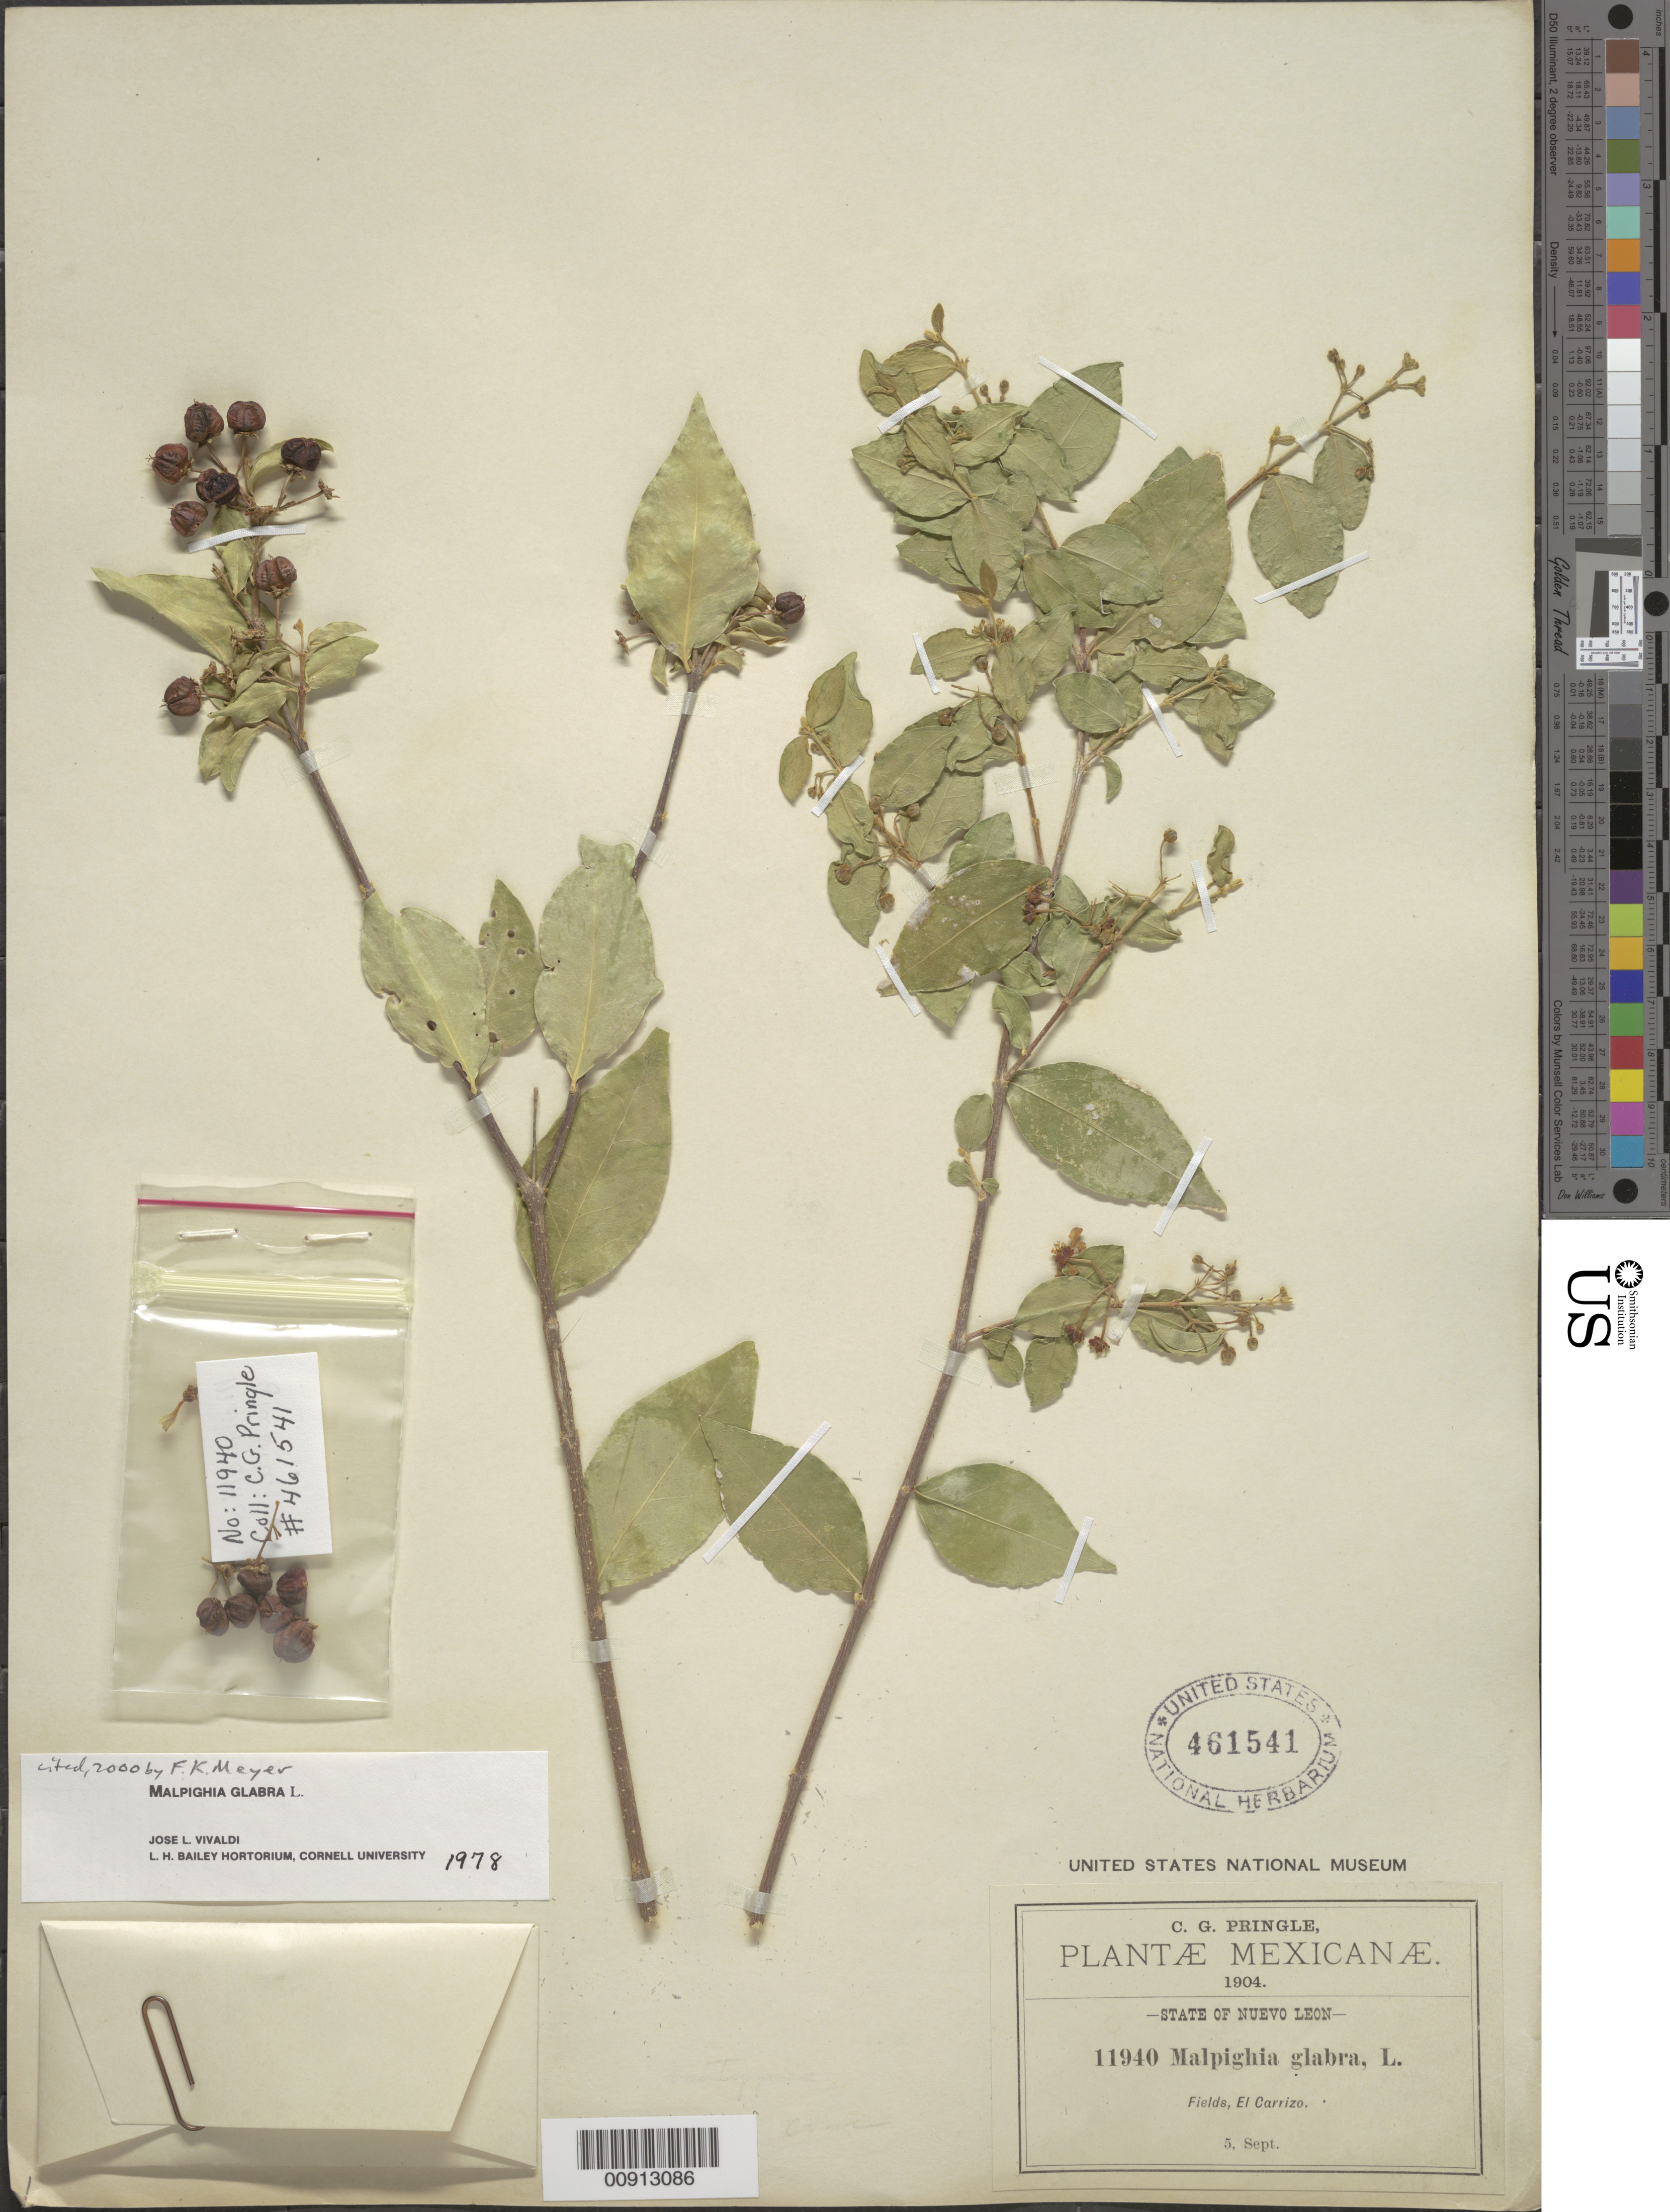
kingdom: Plantae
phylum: Tracheophyta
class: Magnoliopsida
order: Malpighiales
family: Malpighiaceae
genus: Malpighia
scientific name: Malpighia glabra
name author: L.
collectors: C. G. Pringle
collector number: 11940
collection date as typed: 05 Sep 1904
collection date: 1904-09-05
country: Mexico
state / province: Nuevo León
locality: El Carrizo, Nuevo León.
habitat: Fields.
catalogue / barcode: US 461541